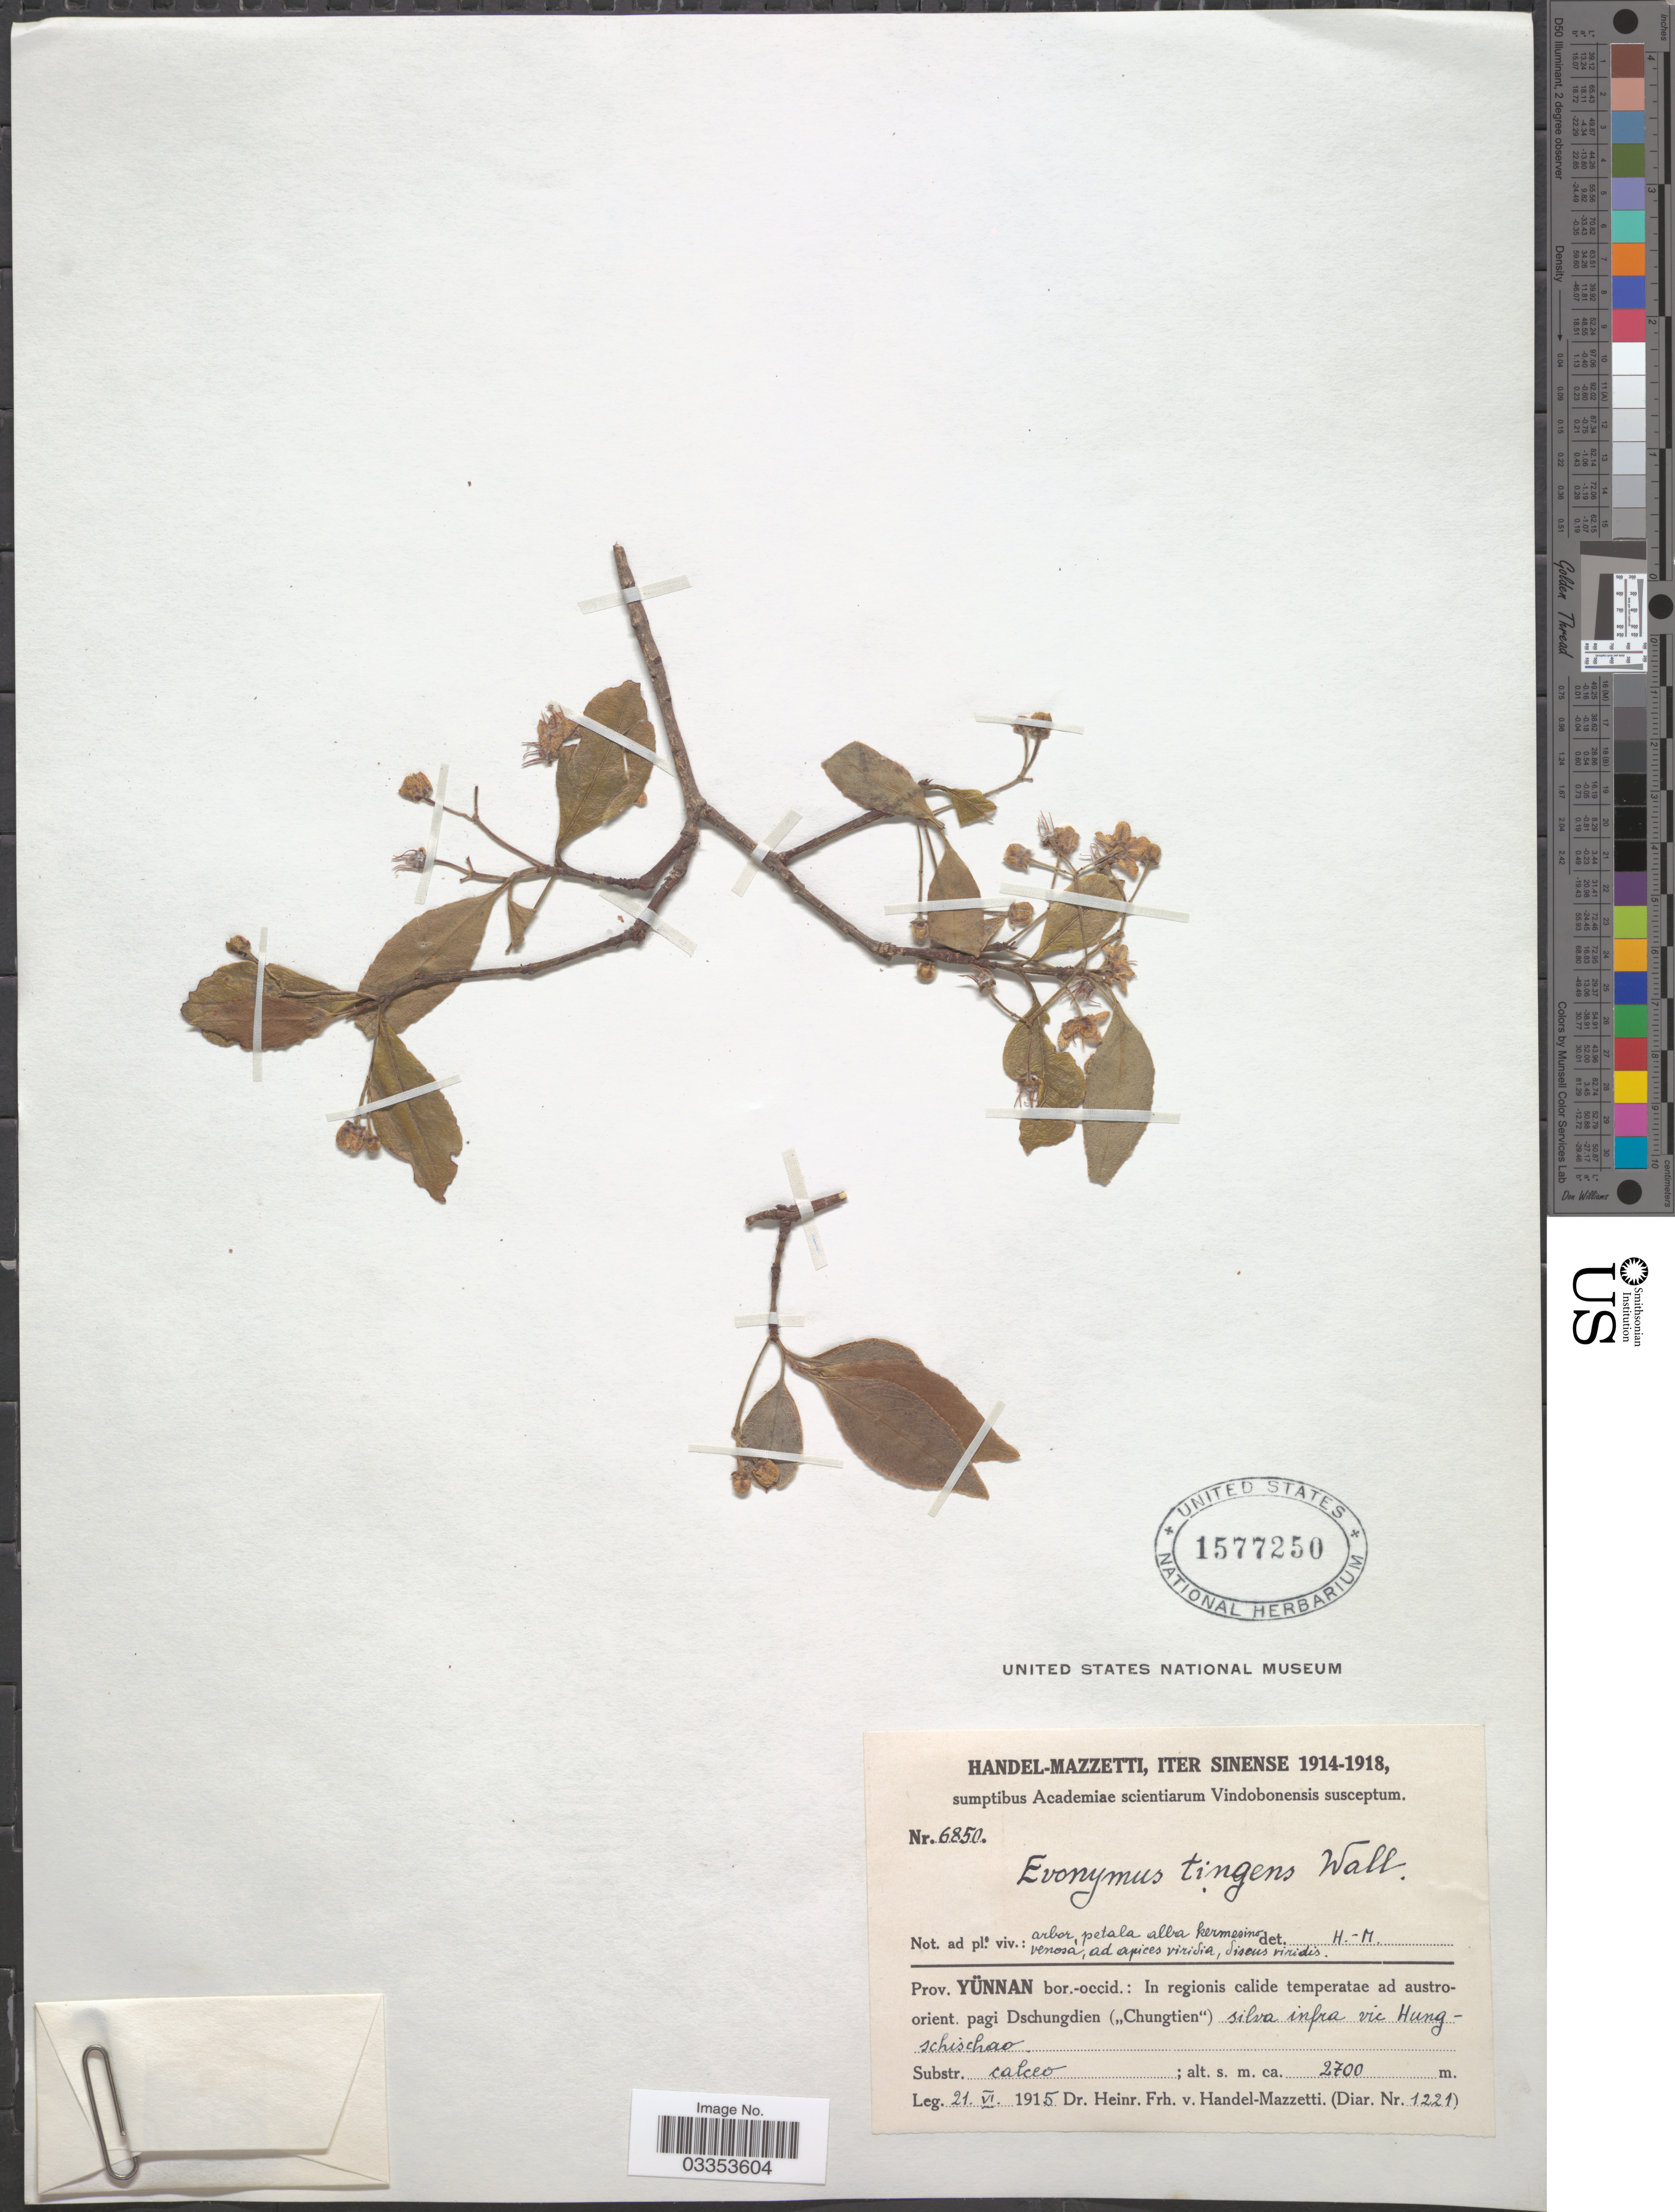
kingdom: Plantae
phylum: Tracheophyta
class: Magnoliopsida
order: Celastrales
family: Celastraceae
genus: Euonymus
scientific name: Euonymus tingens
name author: Wall.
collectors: H. Handel-Mazzetti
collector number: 6850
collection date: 1915-06-21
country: China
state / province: Yunnan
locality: Prov. Yünnan bord.-occid.: In regionis calide temperatae ad austro-orient. pagi Dschungdien ("Chungtien") silva infra vic Hung-schischao. Substr. calceo.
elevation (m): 2700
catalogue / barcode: US 1577250